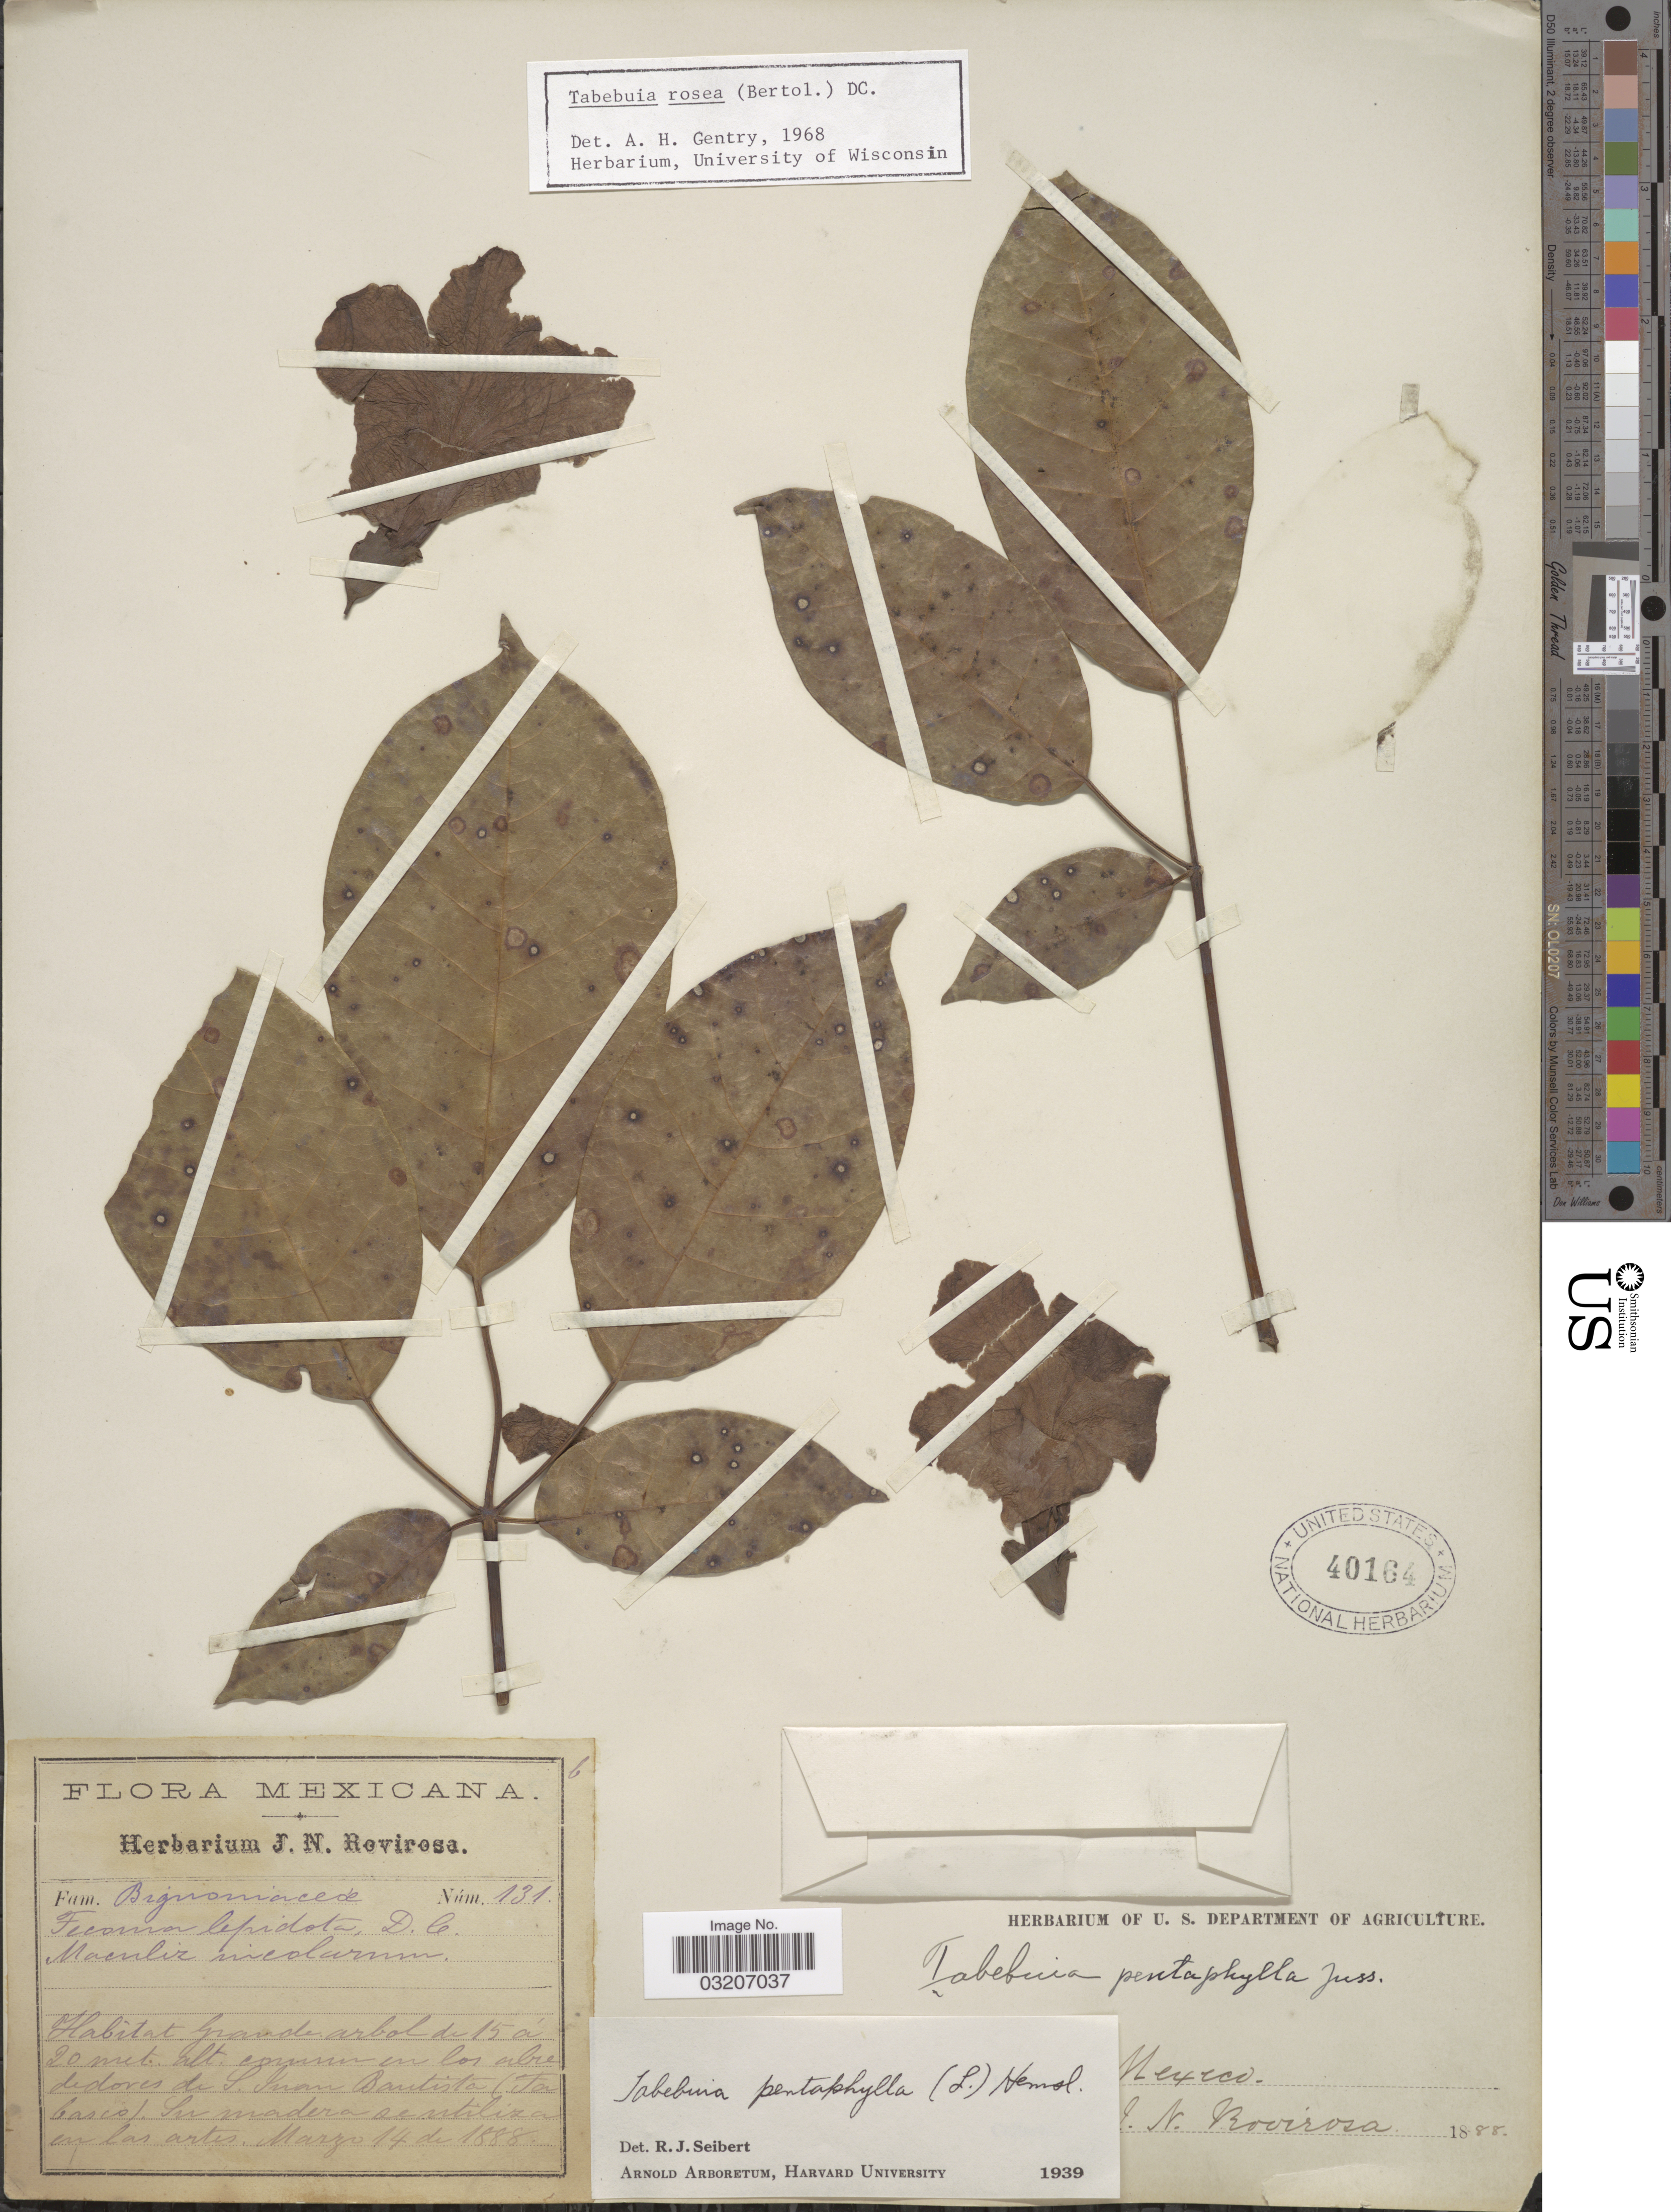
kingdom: Plantae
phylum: Tracheophyta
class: Magnoliopsida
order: Lamiales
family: Bignoniaceae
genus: Tabebuia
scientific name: Tabebuia rosea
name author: (Bertol.) DC.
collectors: J. N. Rovirosa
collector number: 131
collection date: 1888-03-14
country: Mexico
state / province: Tabasco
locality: Comun en los alrededores de S. Juan Bautista.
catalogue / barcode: US 40164